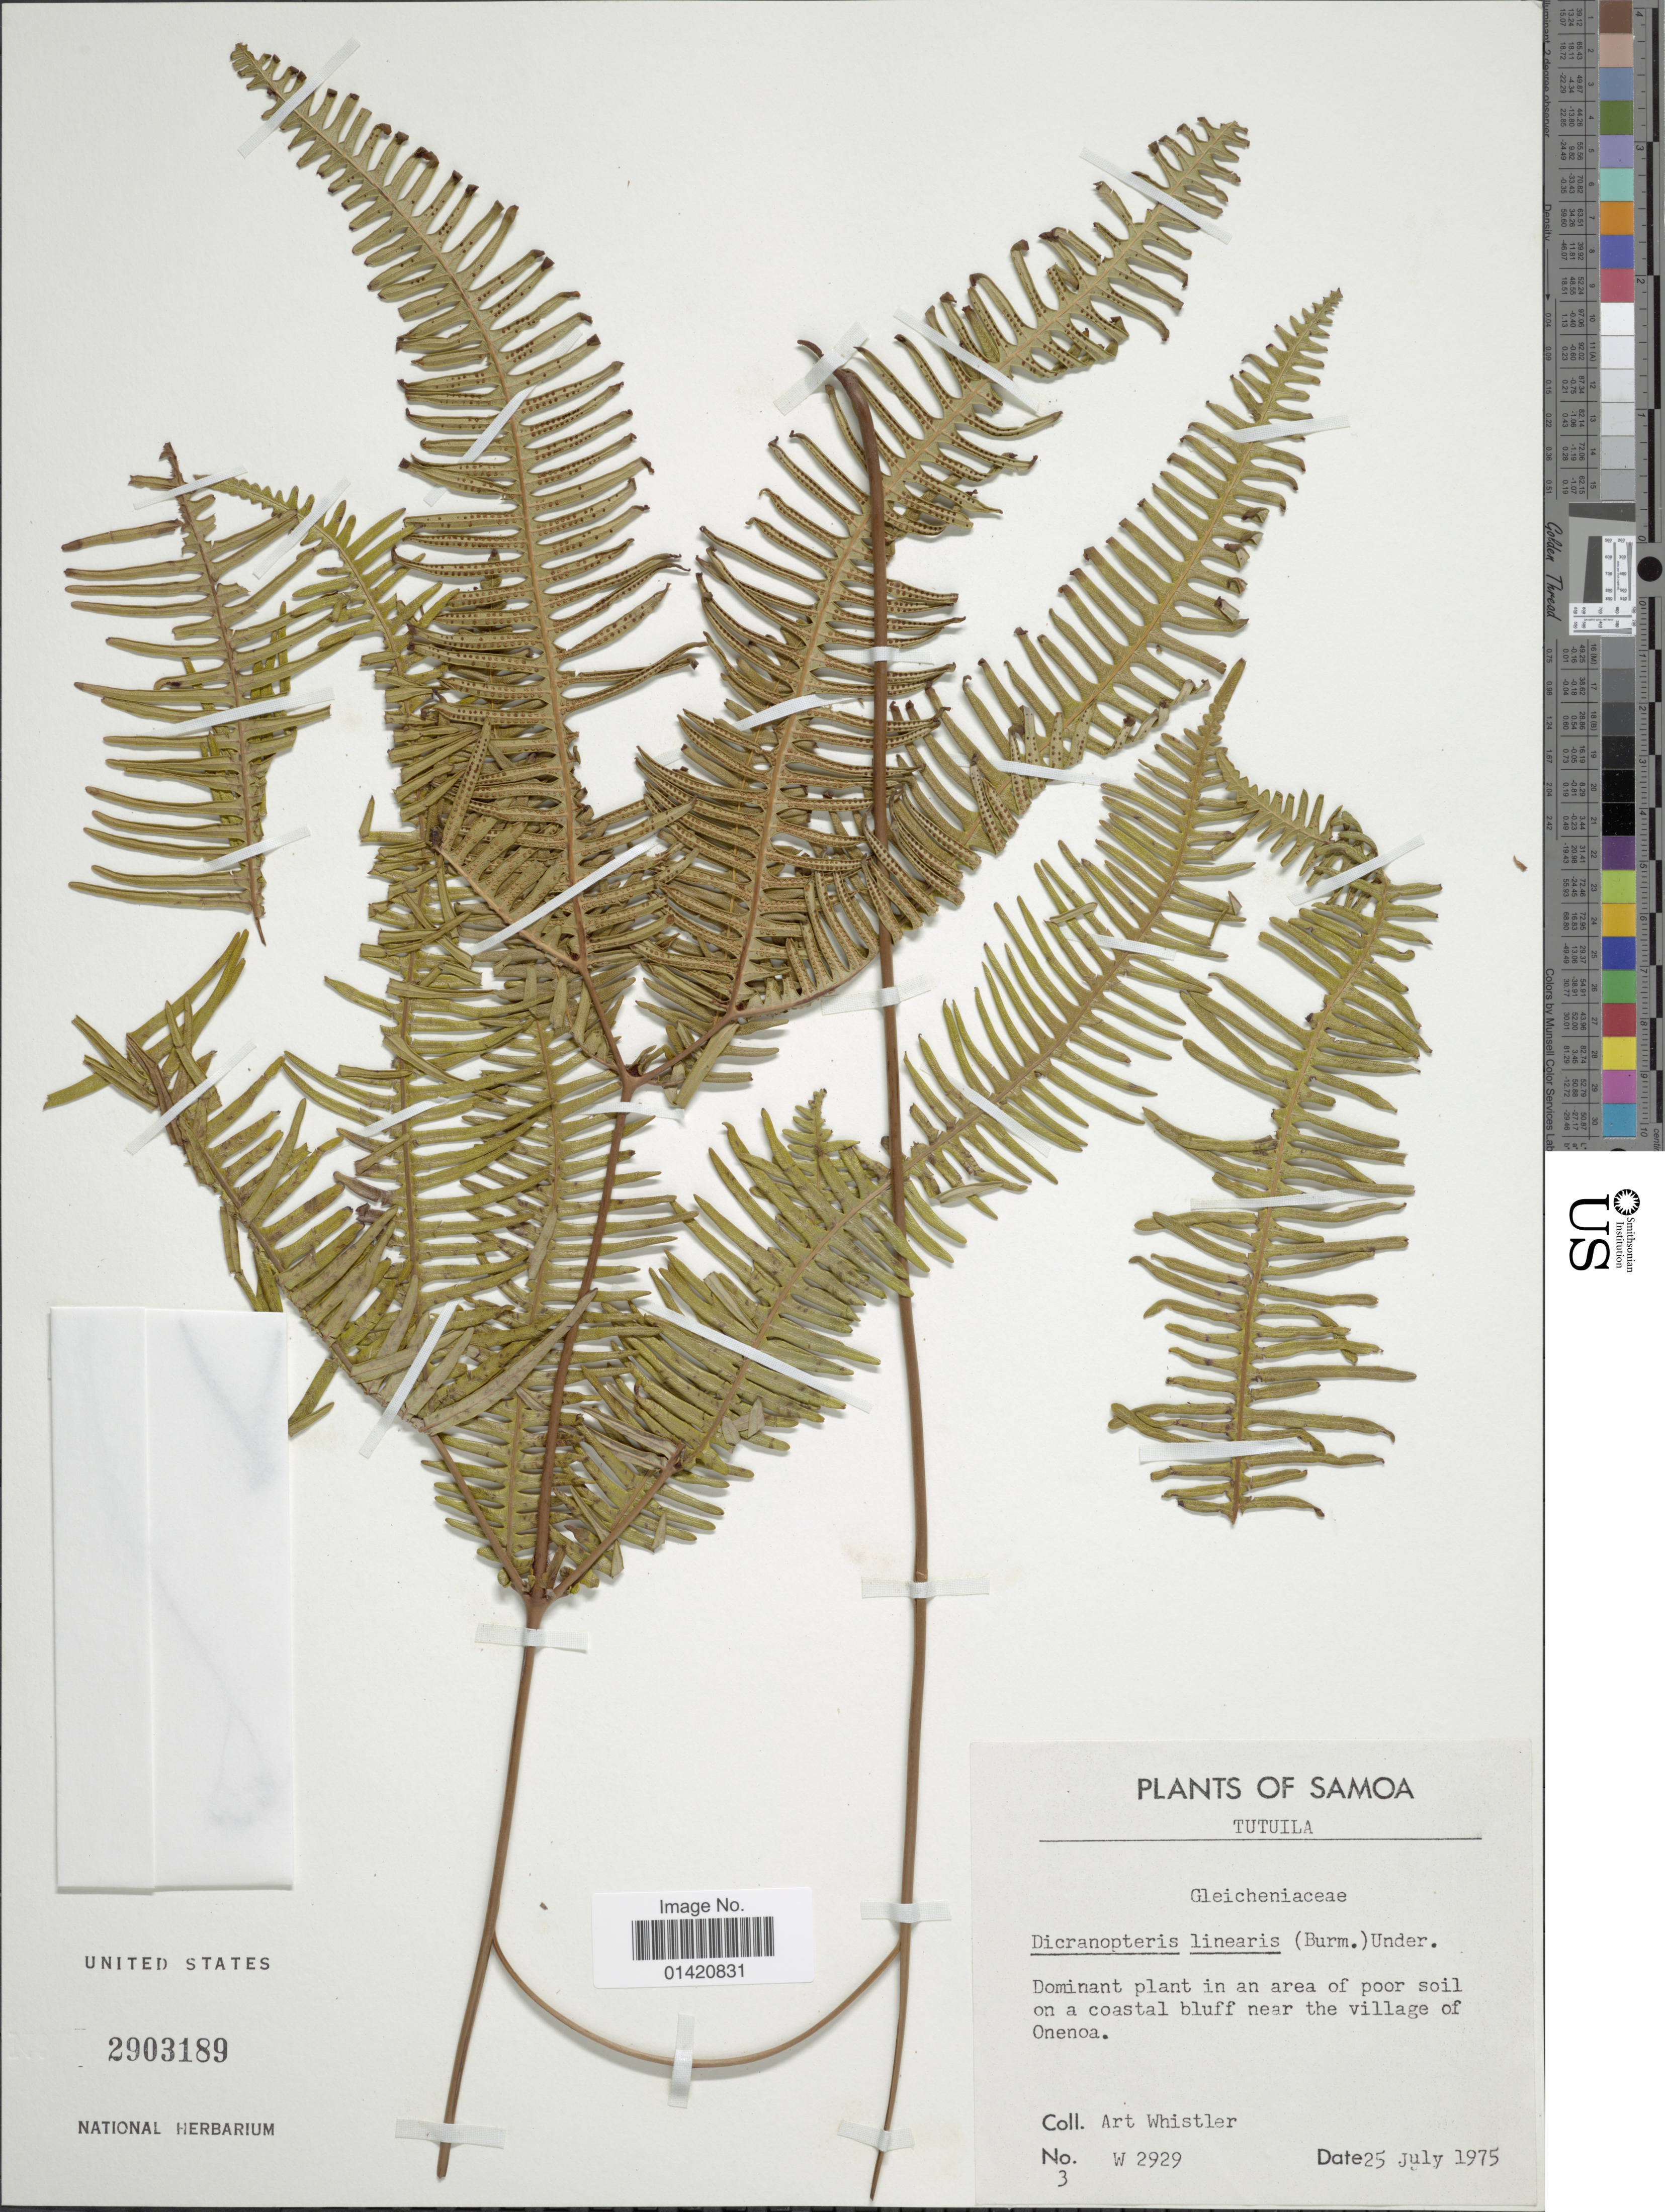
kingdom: Plantae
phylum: Tracheophyta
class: Polypodiopsida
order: Gleicheniales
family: Gleicheniaceae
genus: Dicranopteris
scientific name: Dicranopteris linearis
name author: (Burm. f.) Underw.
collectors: A. Whistler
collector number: W 2929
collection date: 1975-07-25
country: American Samoa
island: Tutuila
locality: Tutuila, Dominant plant in an area of poor soil on a coastal bluff near the village of Onenoa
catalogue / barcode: US 2903189